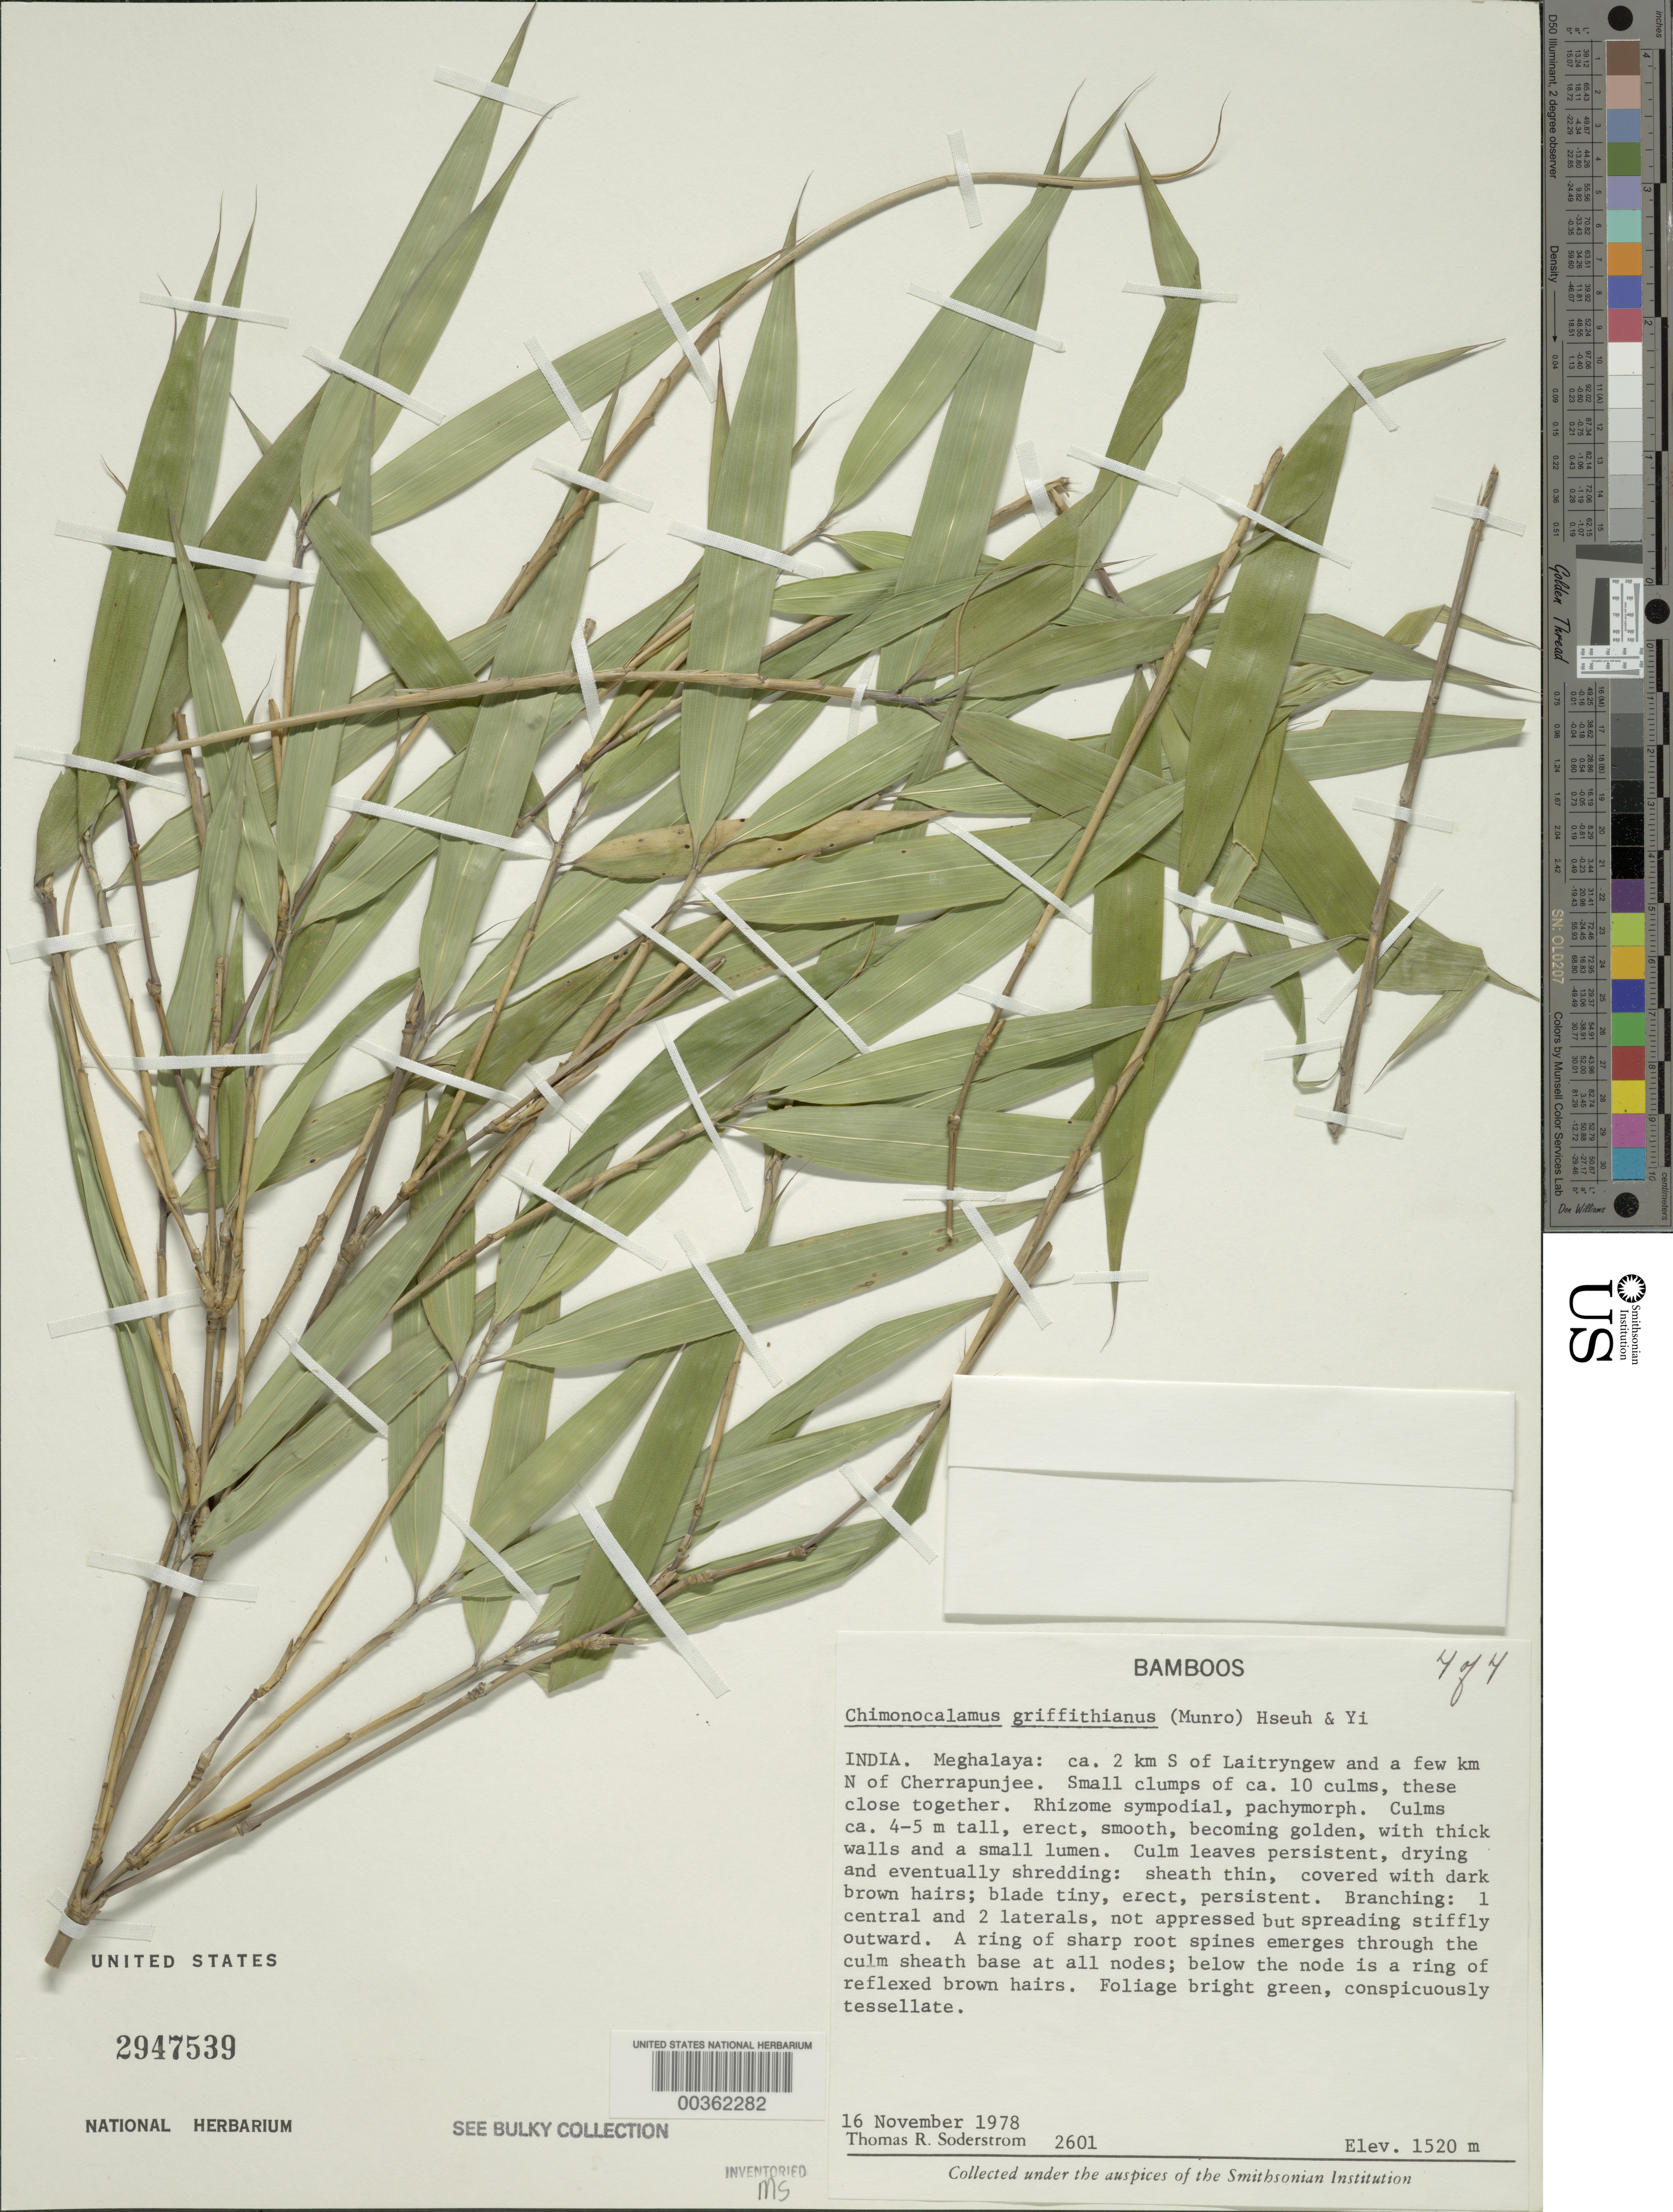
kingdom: Plantae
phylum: Tracheophyta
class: Liliopsida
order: Poales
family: Poaceae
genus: Chimonocalamus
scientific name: Chimonocalamus griffithianus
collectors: T. R. Soderstrom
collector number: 2601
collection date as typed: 16 Nov 1978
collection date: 1978-11-16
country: India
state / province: Meghalaya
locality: Meghalaya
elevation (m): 1520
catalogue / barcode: US 2947539